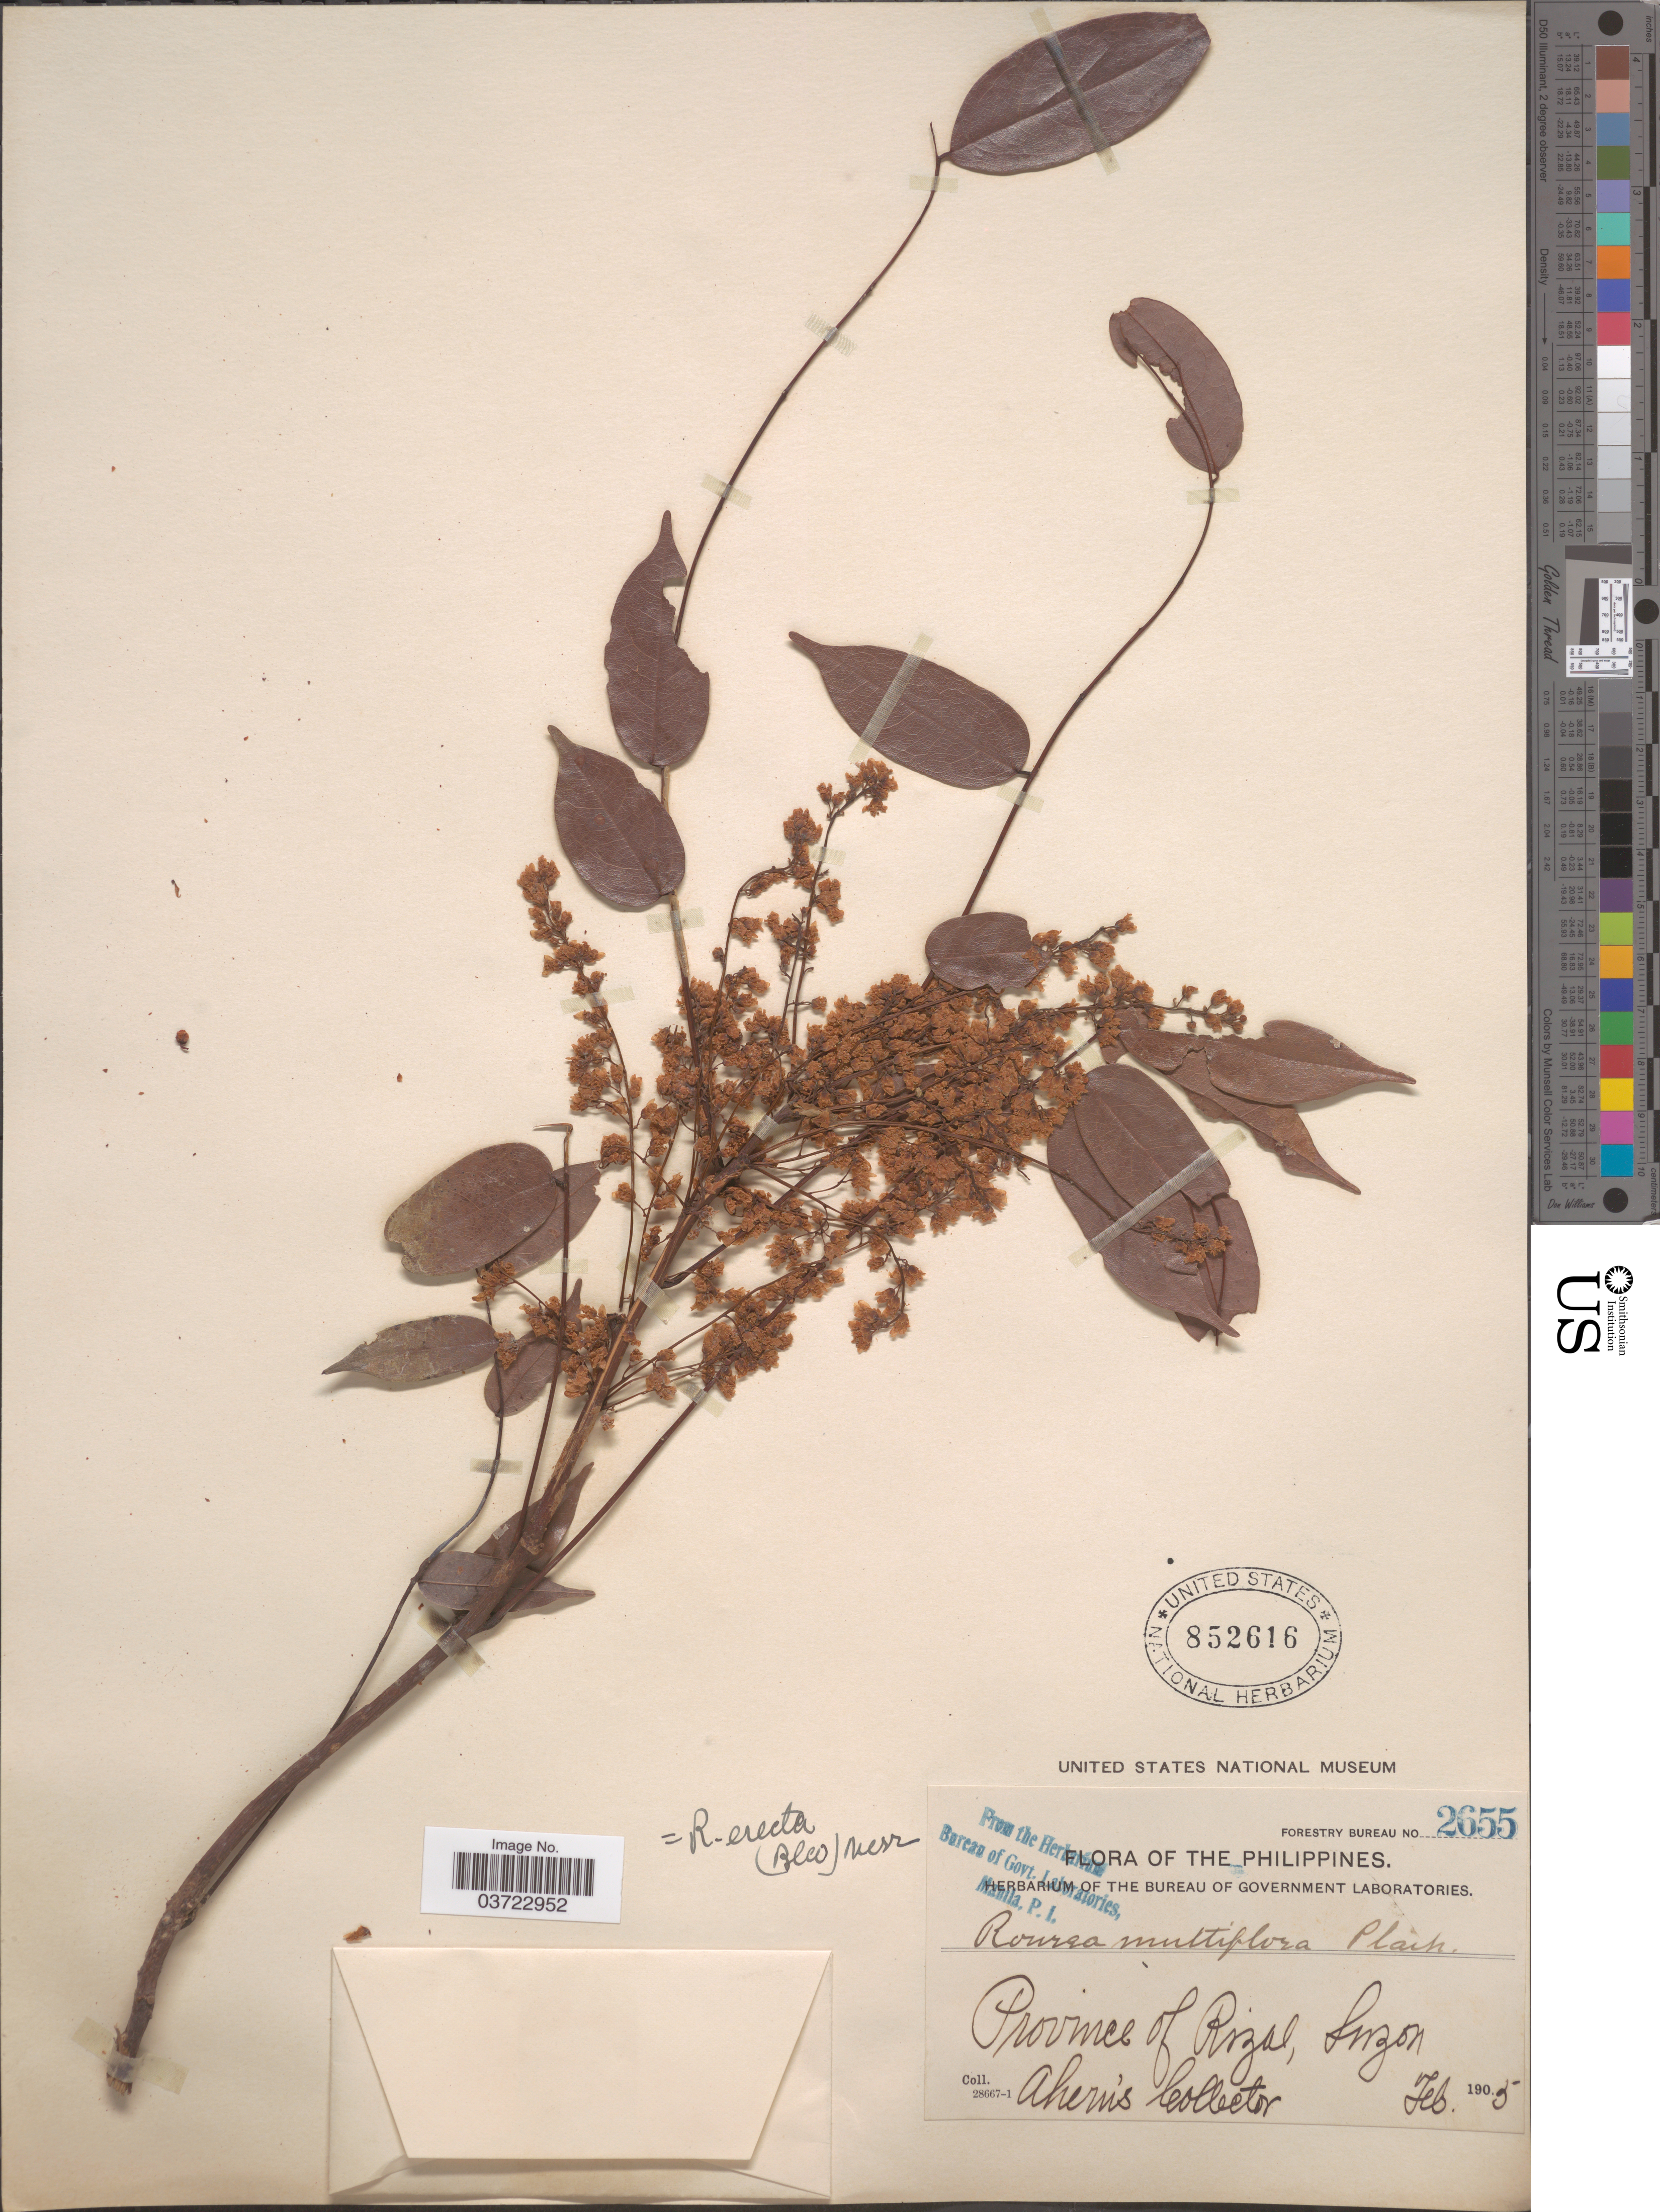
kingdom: Plantae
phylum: Tracheophyta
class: Magnoliopsida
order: Oxalidales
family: Connaraceae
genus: Rourea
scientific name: Rourea erecta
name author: (Blanco) Merr.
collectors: Ahern's Collectors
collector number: Forestry Bureau 2655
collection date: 1905-02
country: Philippines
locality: Province of Rizal, Luzon.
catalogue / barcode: US 852616